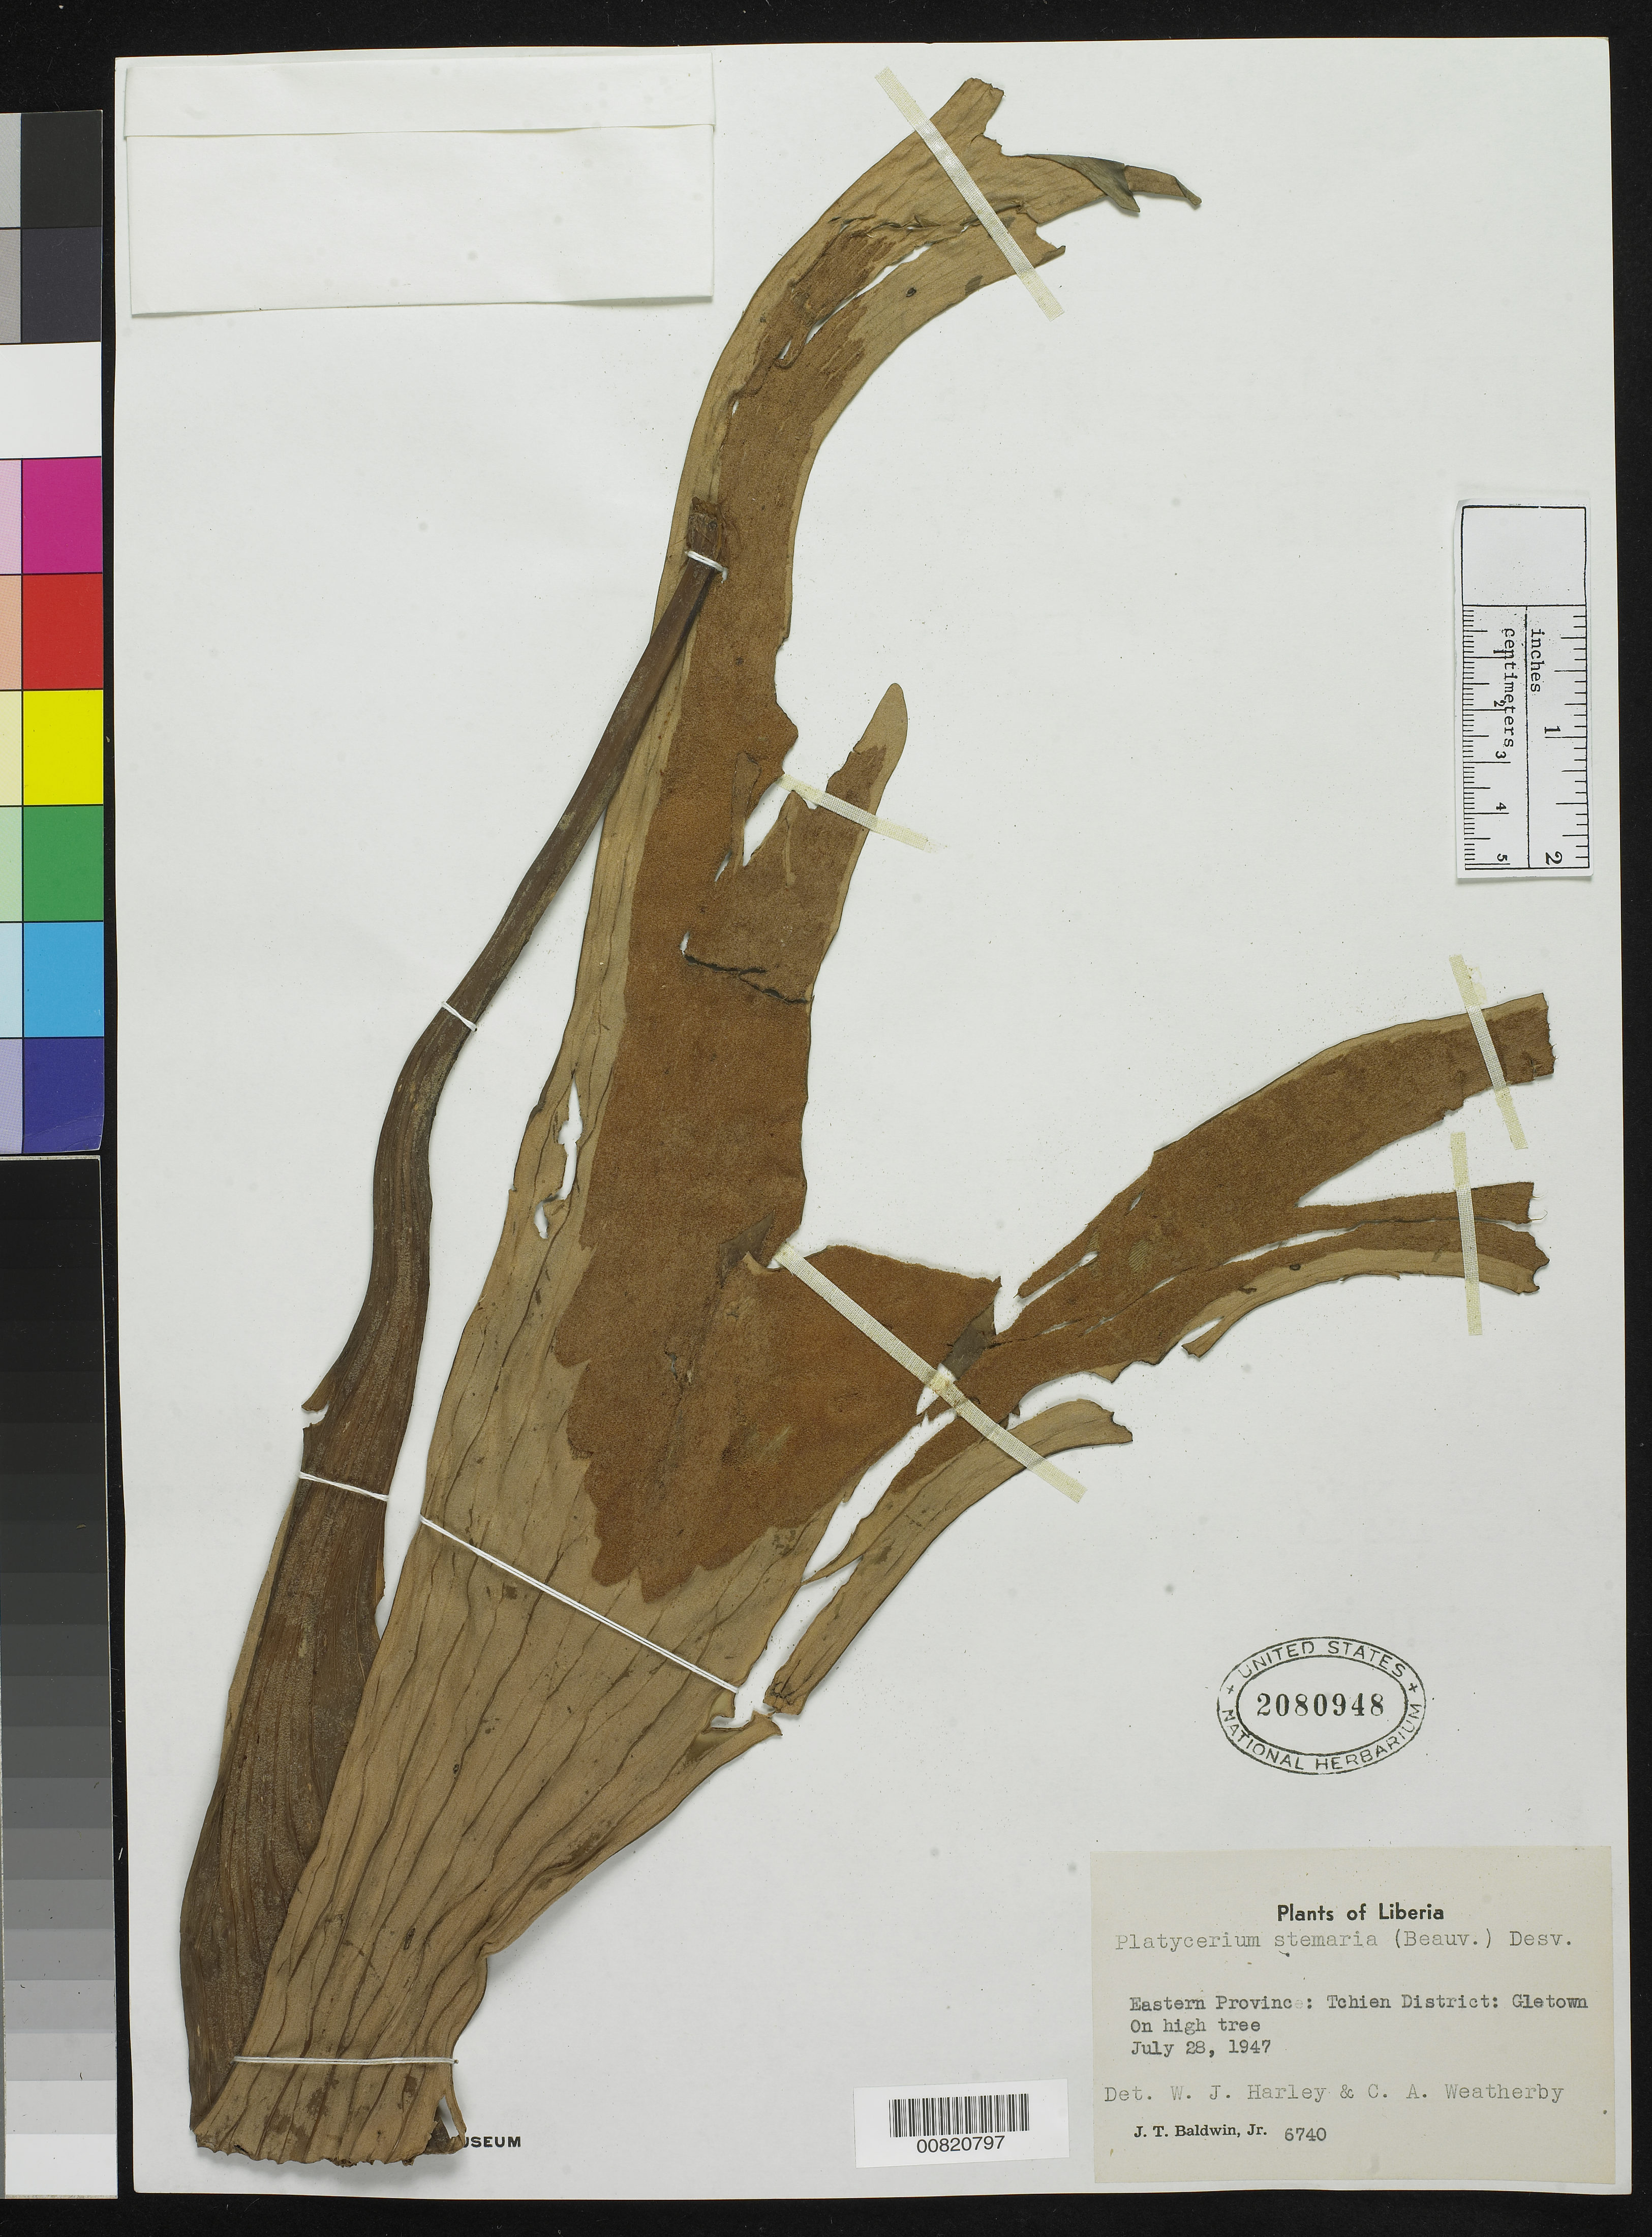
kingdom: Plantae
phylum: Tracheophyta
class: Polypodiopsida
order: Polypodiales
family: Polypodiaceae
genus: Platycerium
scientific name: Platycerium stemaria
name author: (P. Beauv.) Desv.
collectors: J. T. Baldwin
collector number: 6740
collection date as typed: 28 Jul 1947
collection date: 1947-07-28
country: Liberia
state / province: Grand Gedeh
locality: Eastern Province: Tchien District, Gletown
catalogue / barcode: US 2080948